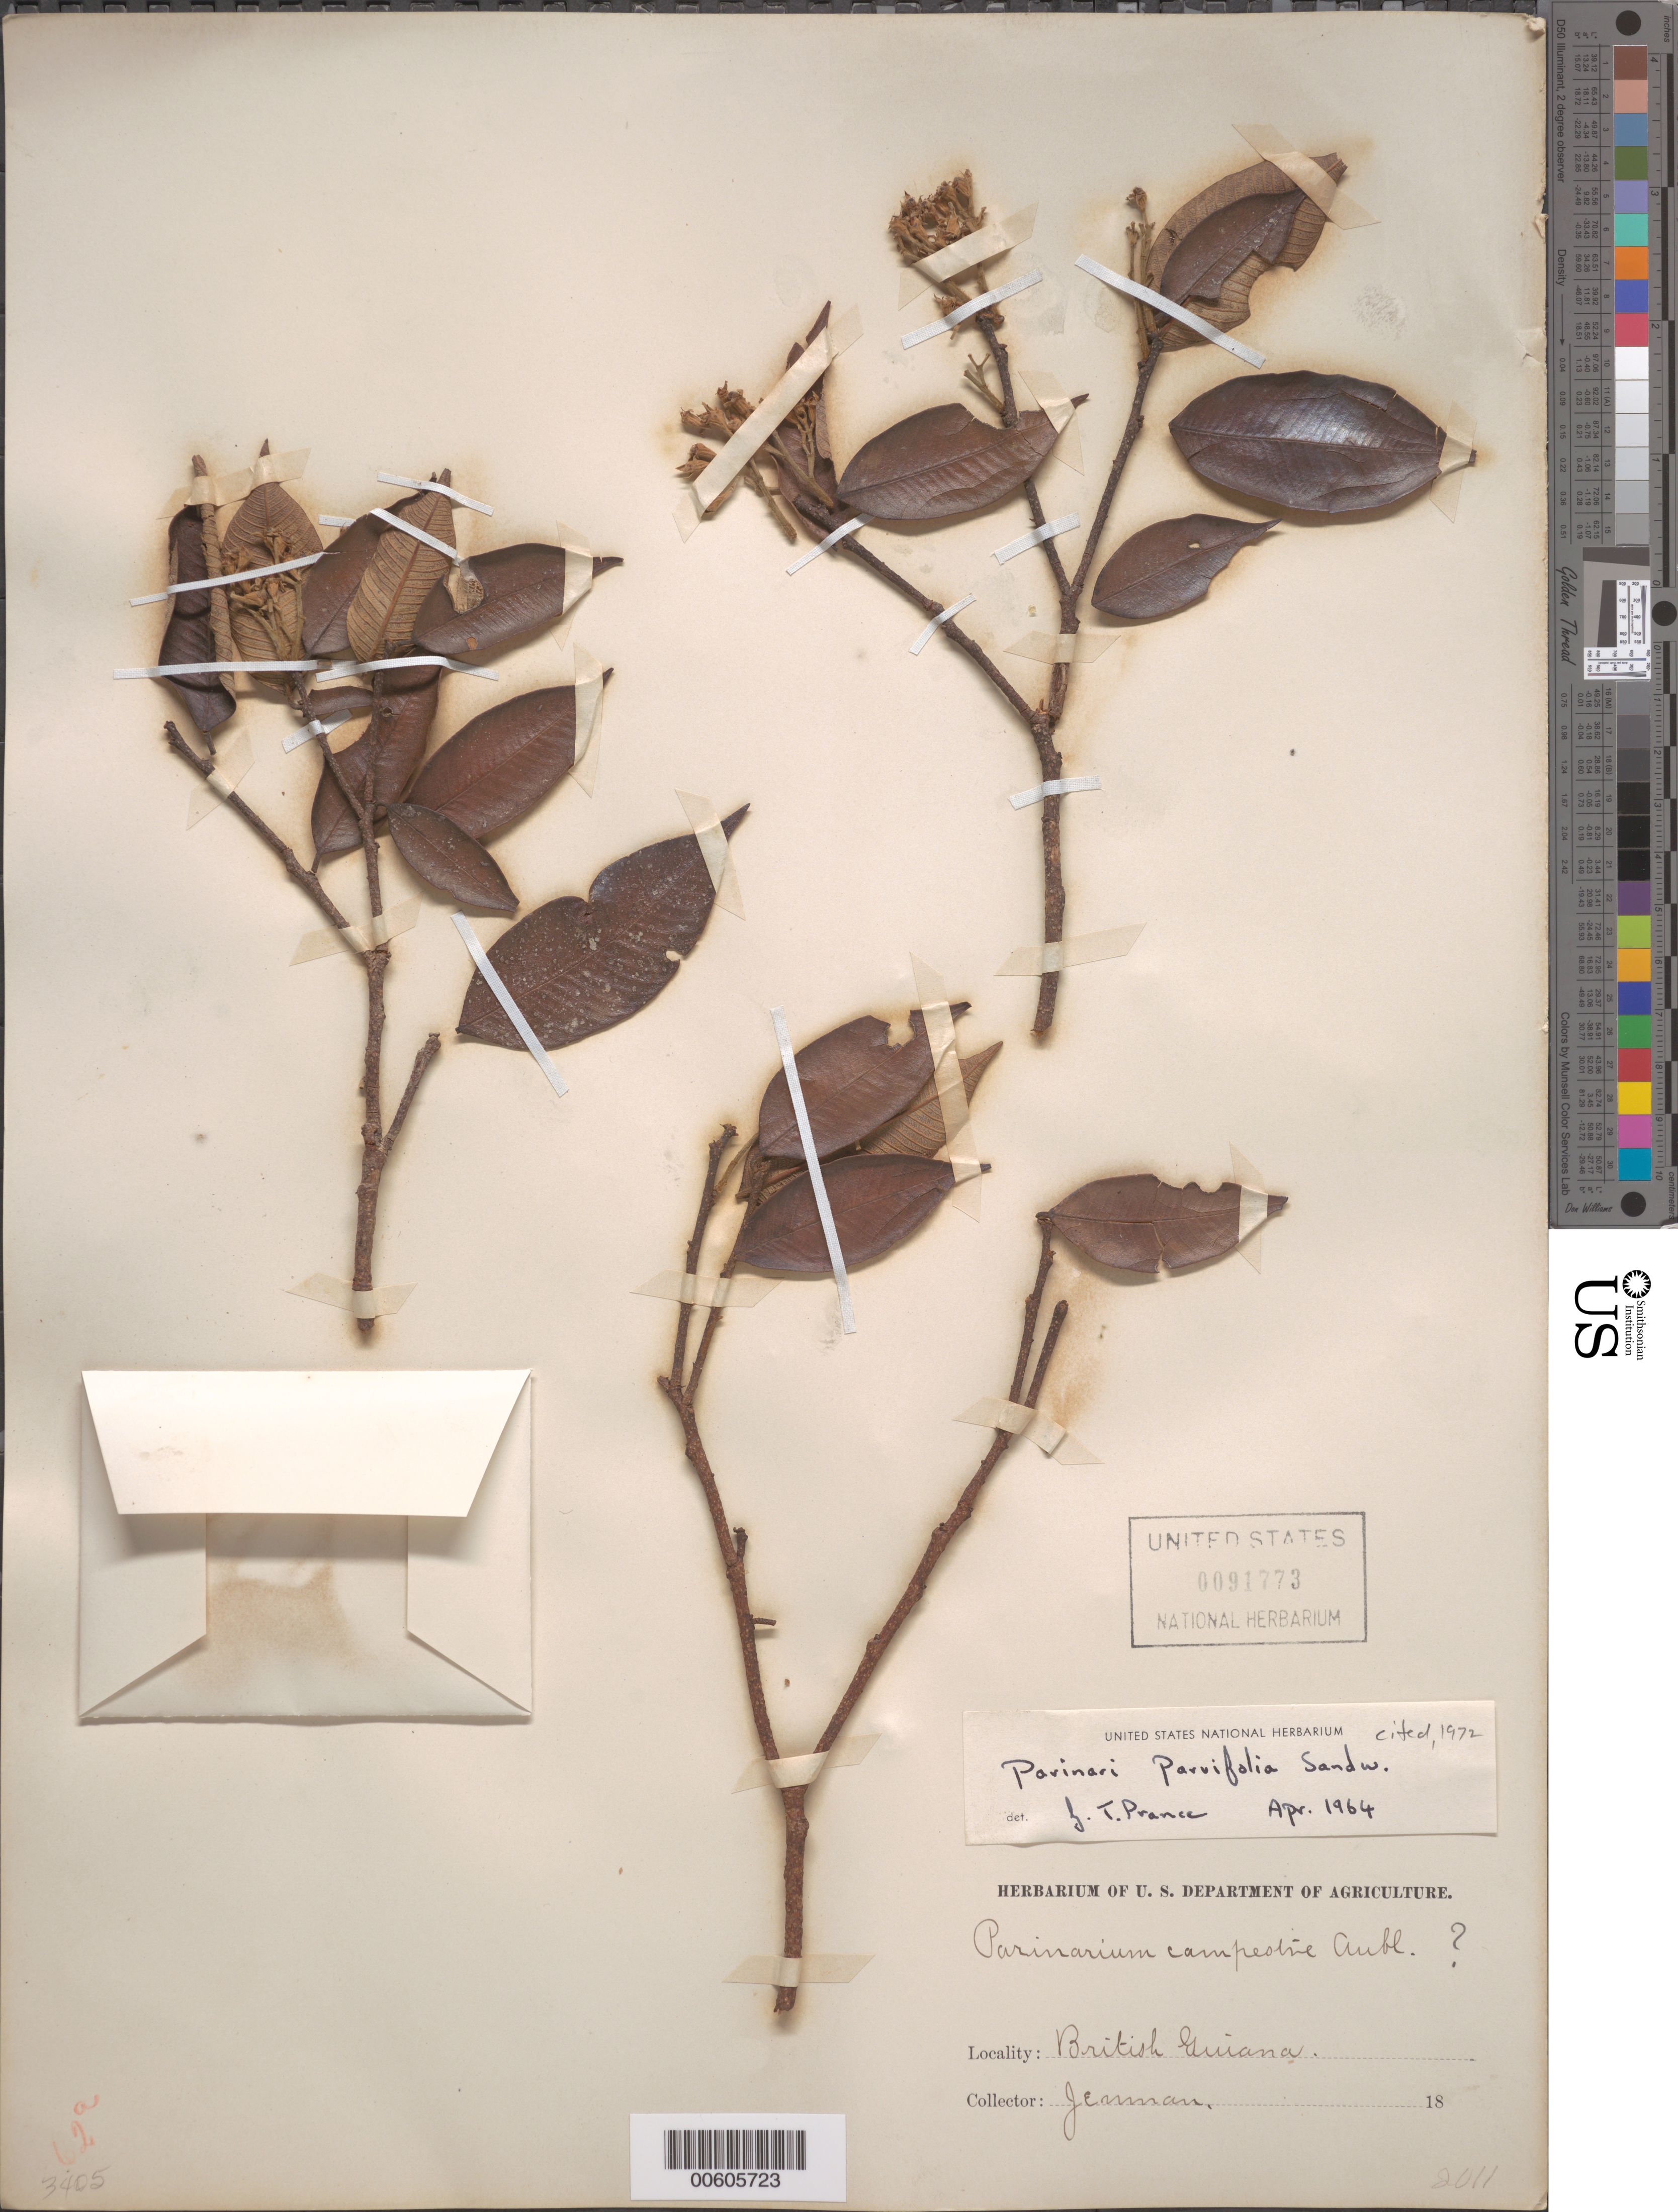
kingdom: Plantae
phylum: Tracheophyta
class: Magnoliopsida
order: Malpighiales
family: Chrysobalanaceae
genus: Parinari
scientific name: Parinari campestris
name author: Aubl.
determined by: Prance, G. T.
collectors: G. S. Jenman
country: Guyana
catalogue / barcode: US 91773